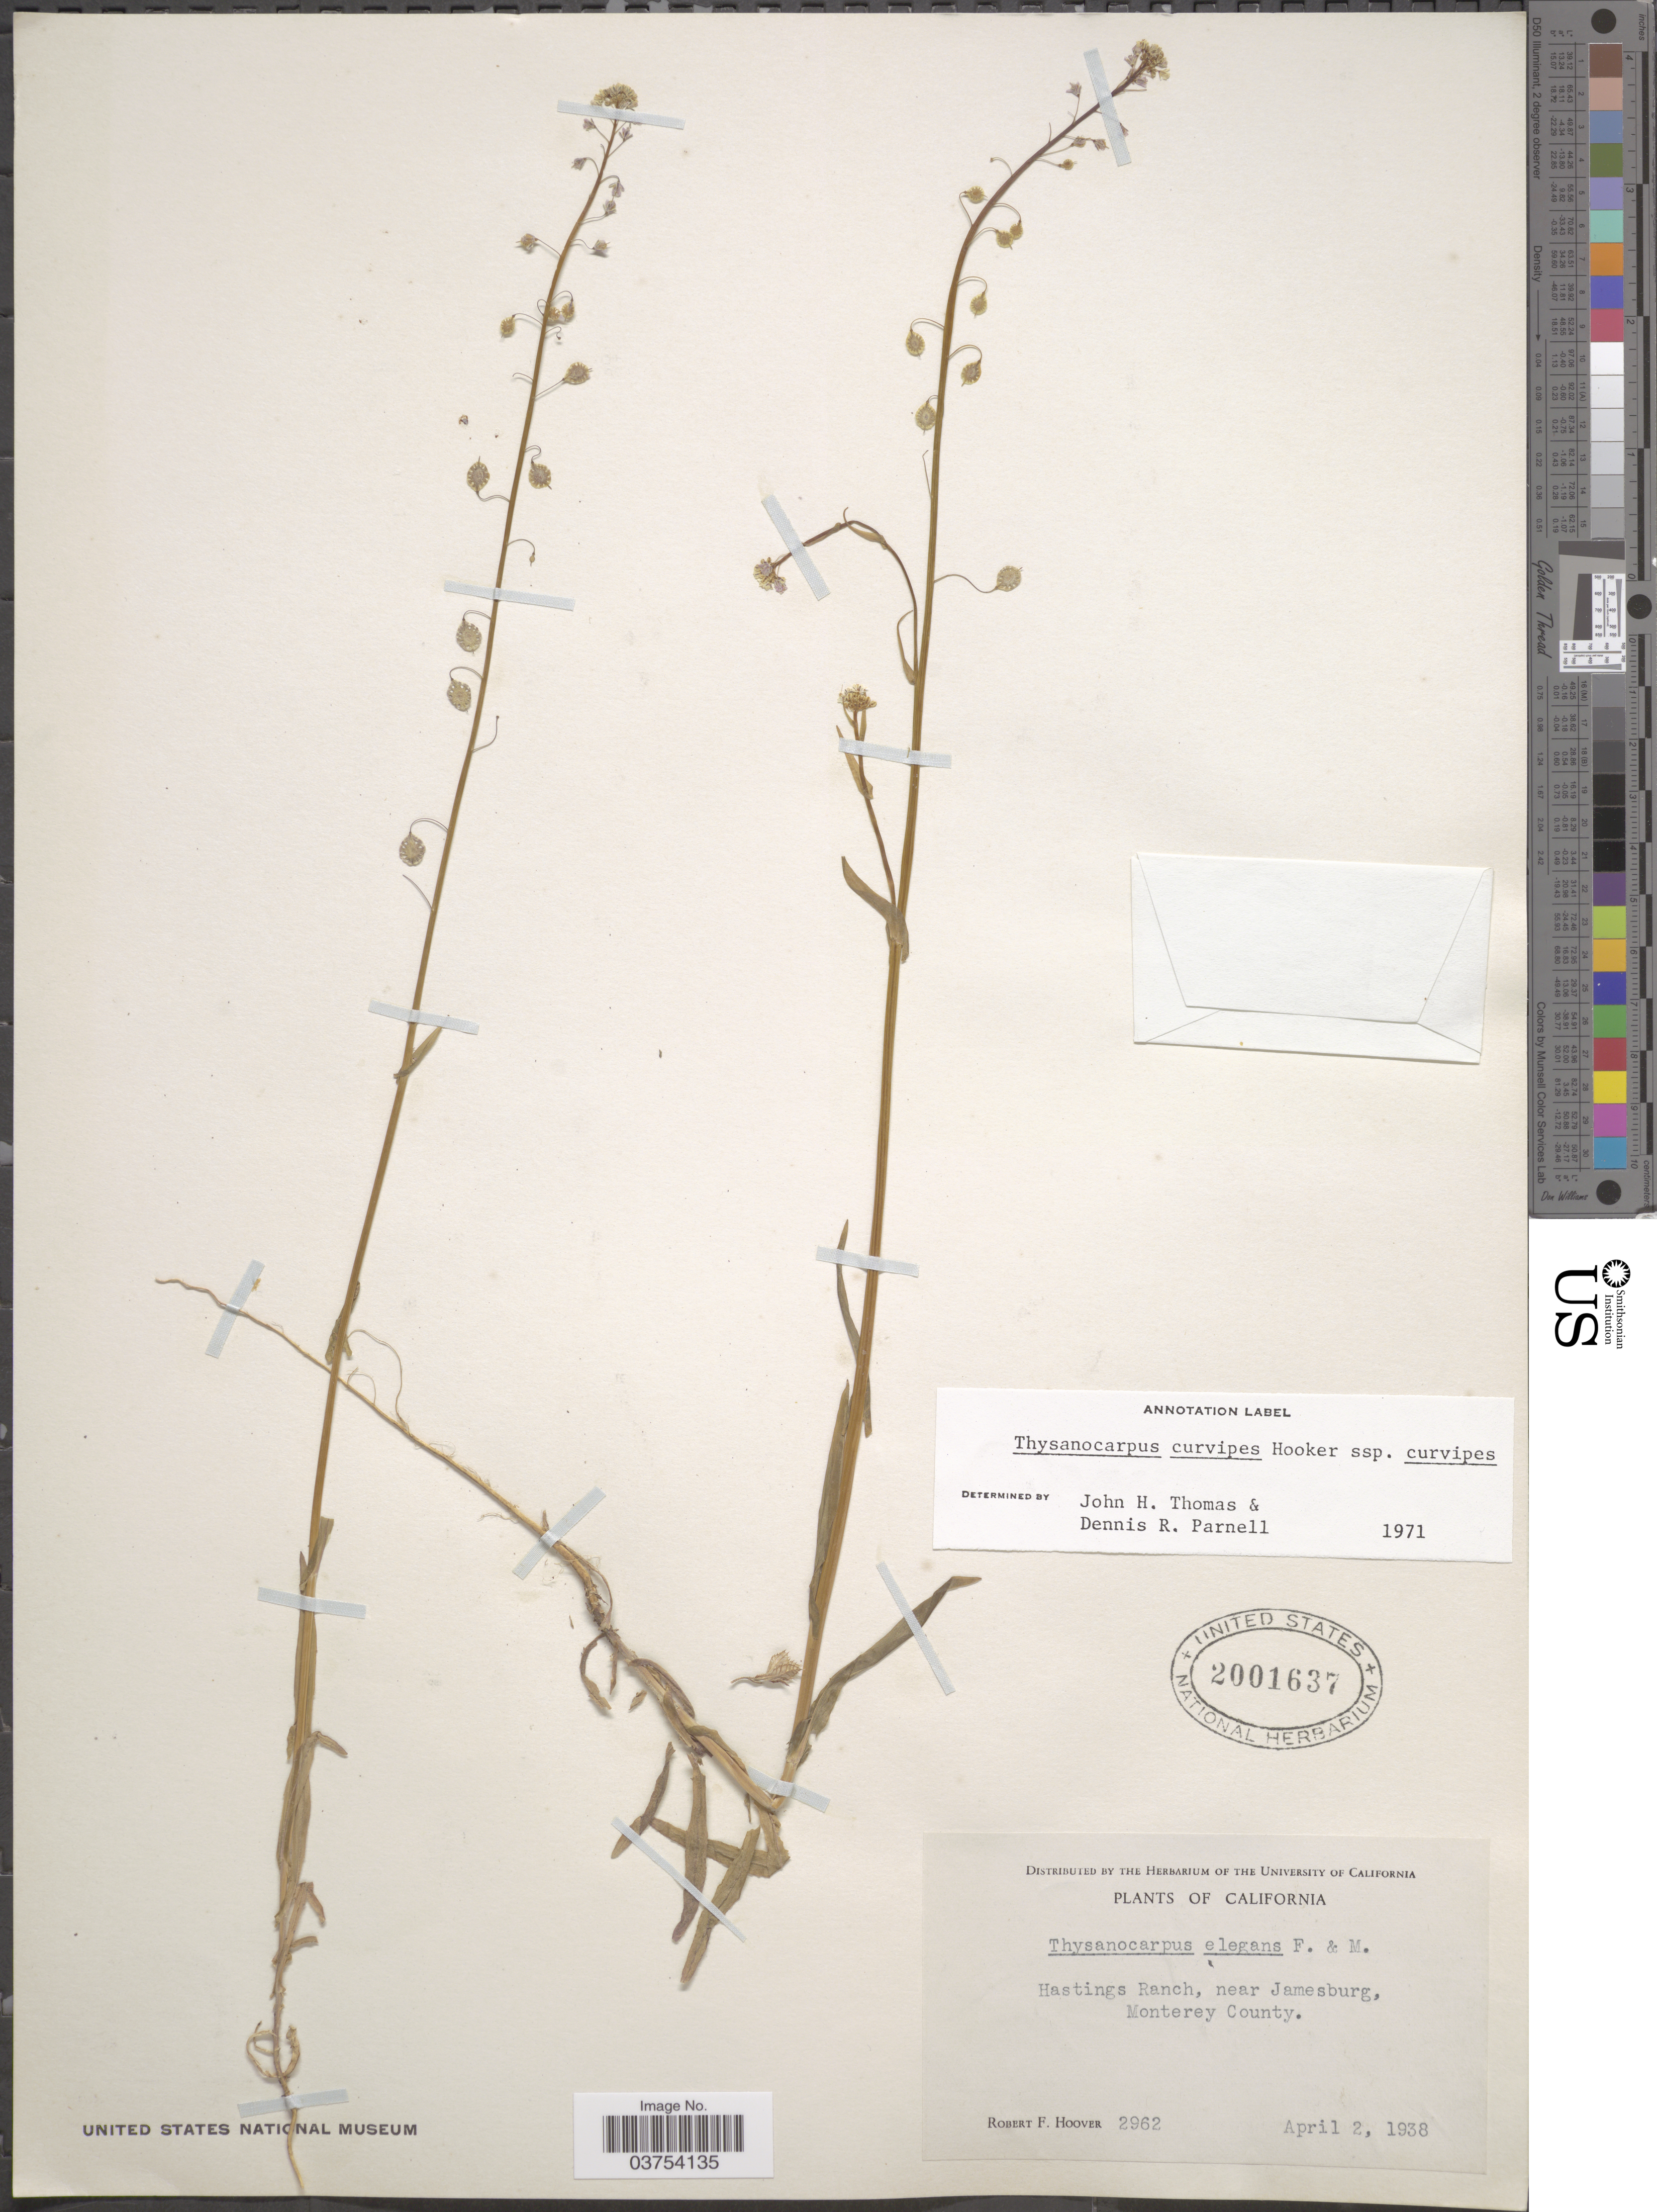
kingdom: Plantae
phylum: Tracheophyta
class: Magnoliopsida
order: Brassicales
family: Brassicaceae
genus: Thysanocarpus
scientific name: Thysanocarpus curvipes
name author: Hook.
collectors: R. F. Hoover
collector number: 2962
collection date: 1938-04-02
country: United States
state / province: California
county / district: Monterey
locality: Hastings Ranch, near Jamesburg, Monterey County.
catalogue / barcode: US 2001637